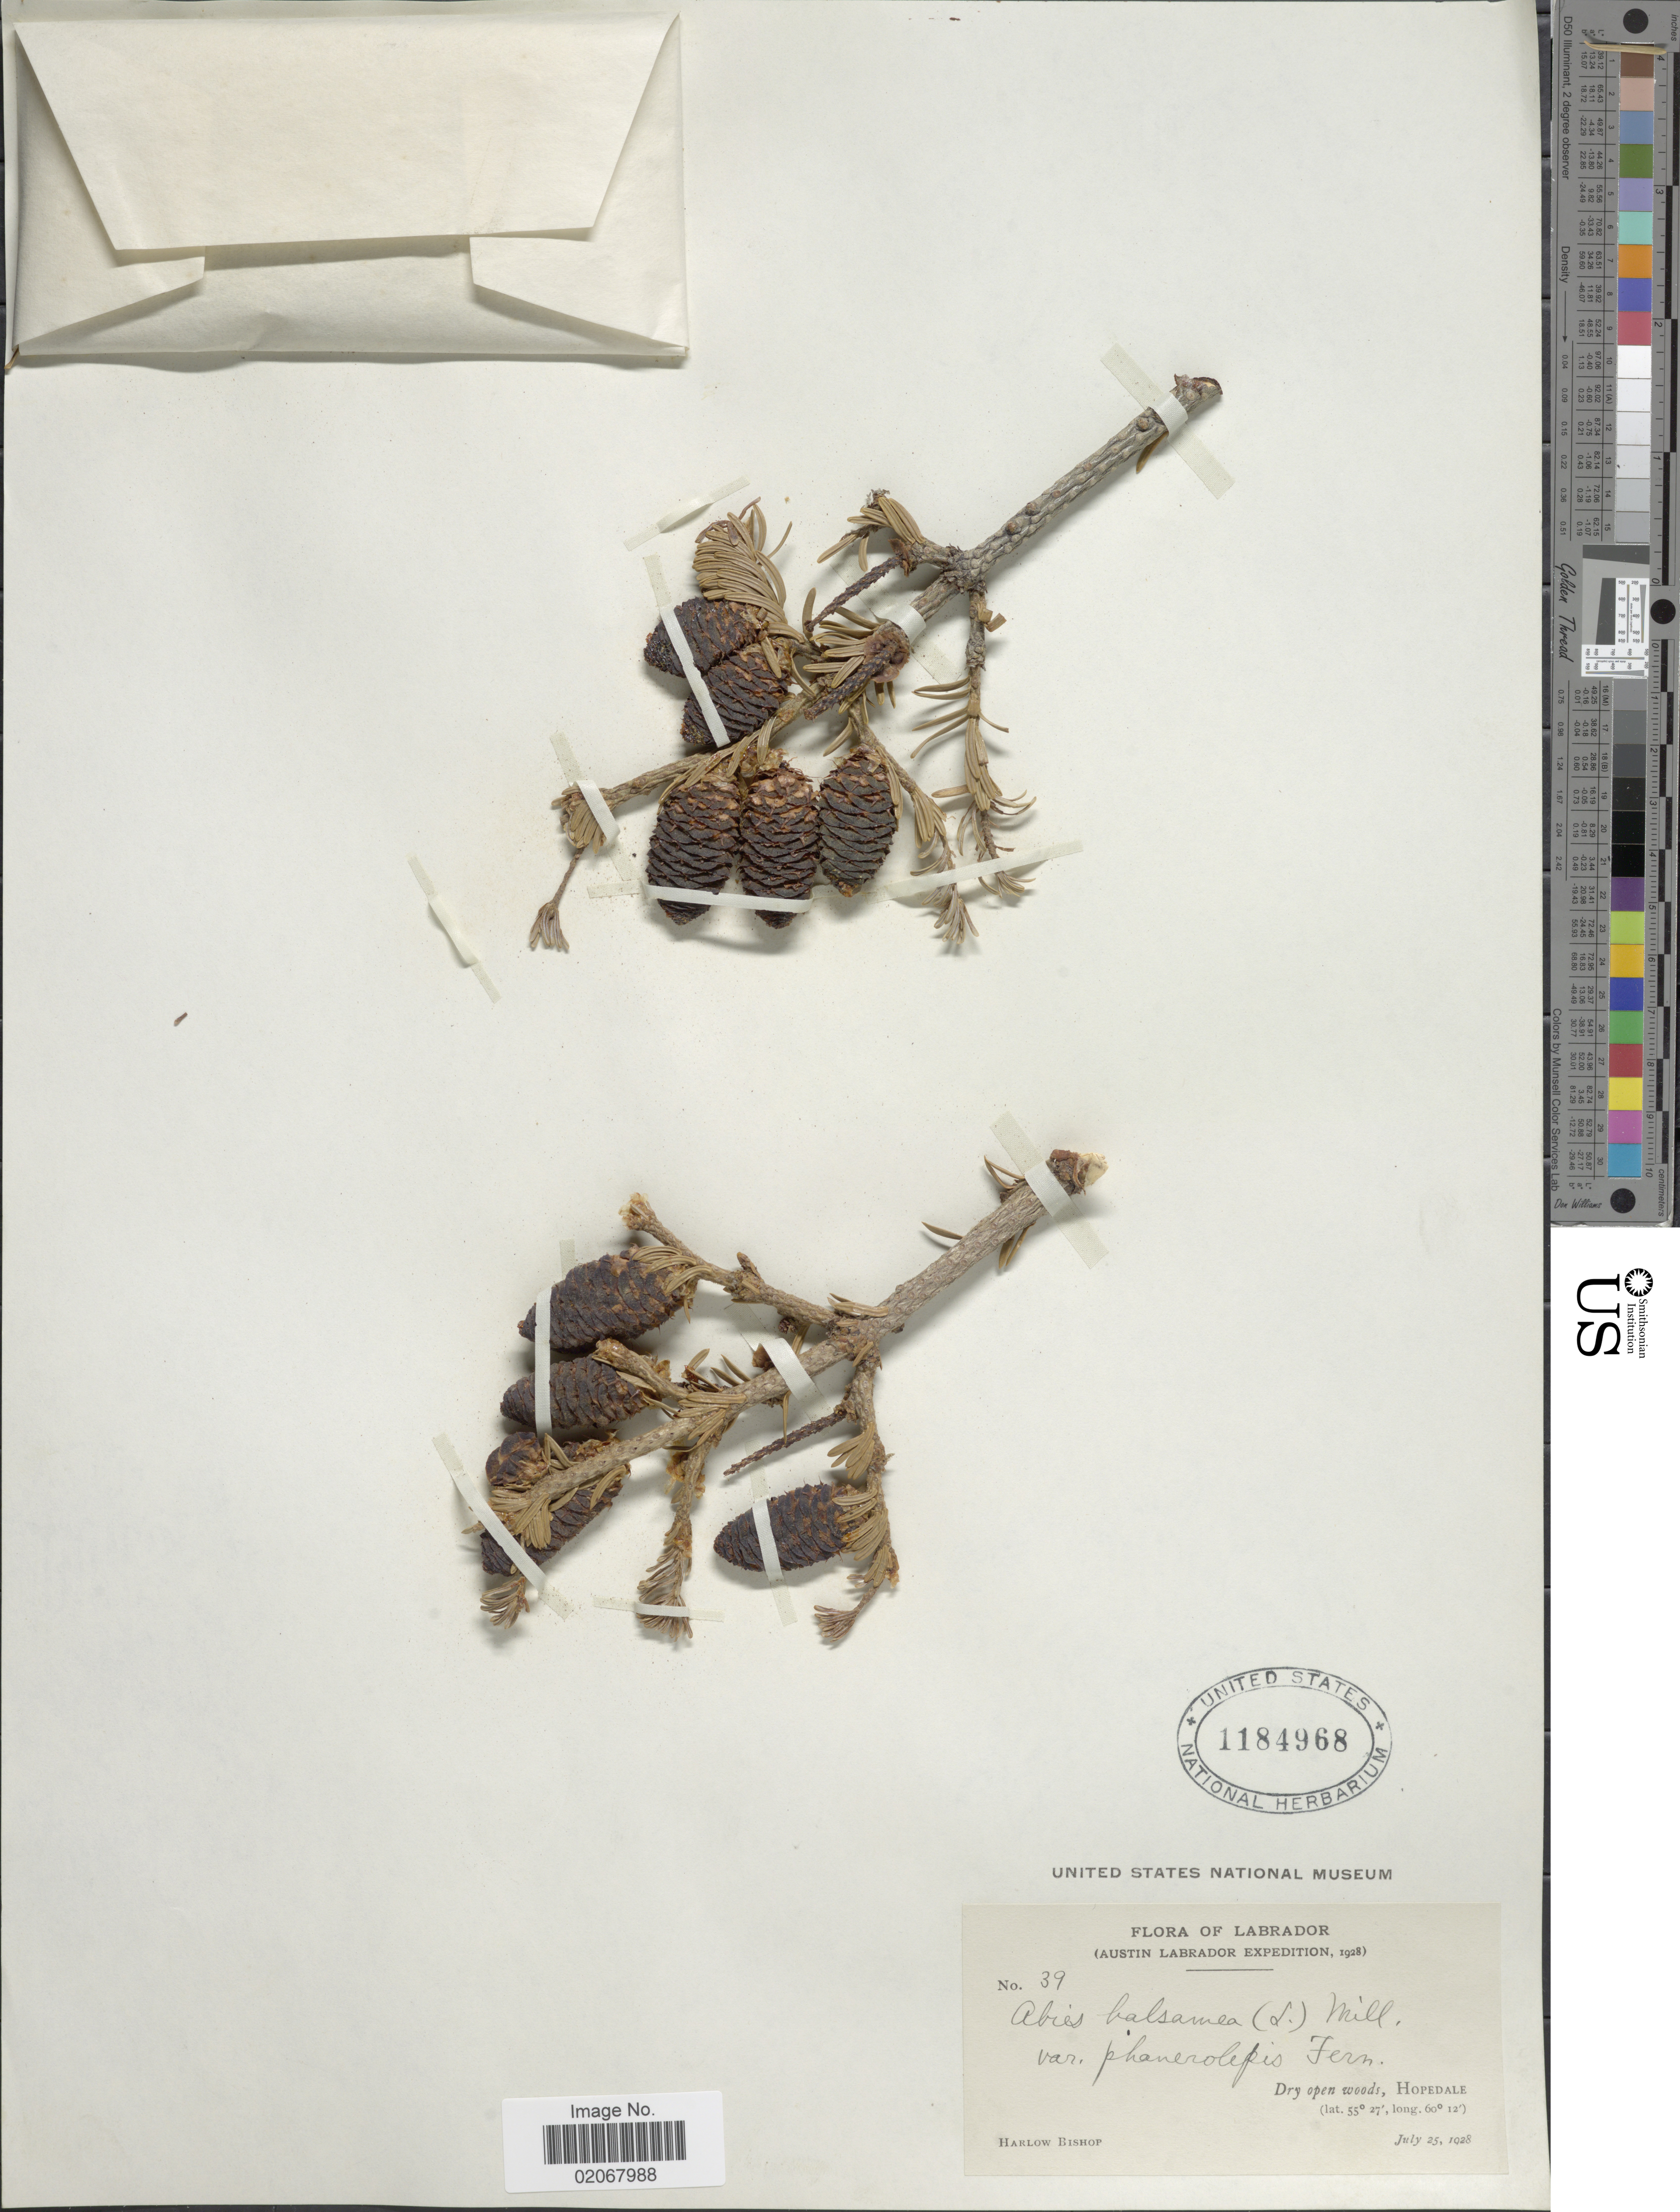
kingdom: Plantae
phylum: Tracheophyta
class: Pinopsida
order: Pinales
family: Pinaceae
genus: Abies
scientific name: Abies phanerolepis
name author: (Fernald) T.S. Liu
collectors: H. Bishop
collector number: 39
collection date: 1928-07-25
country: Canada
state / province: Newfoundland and Labrador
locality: Labrador, Hopedale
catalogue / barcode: US 1184968